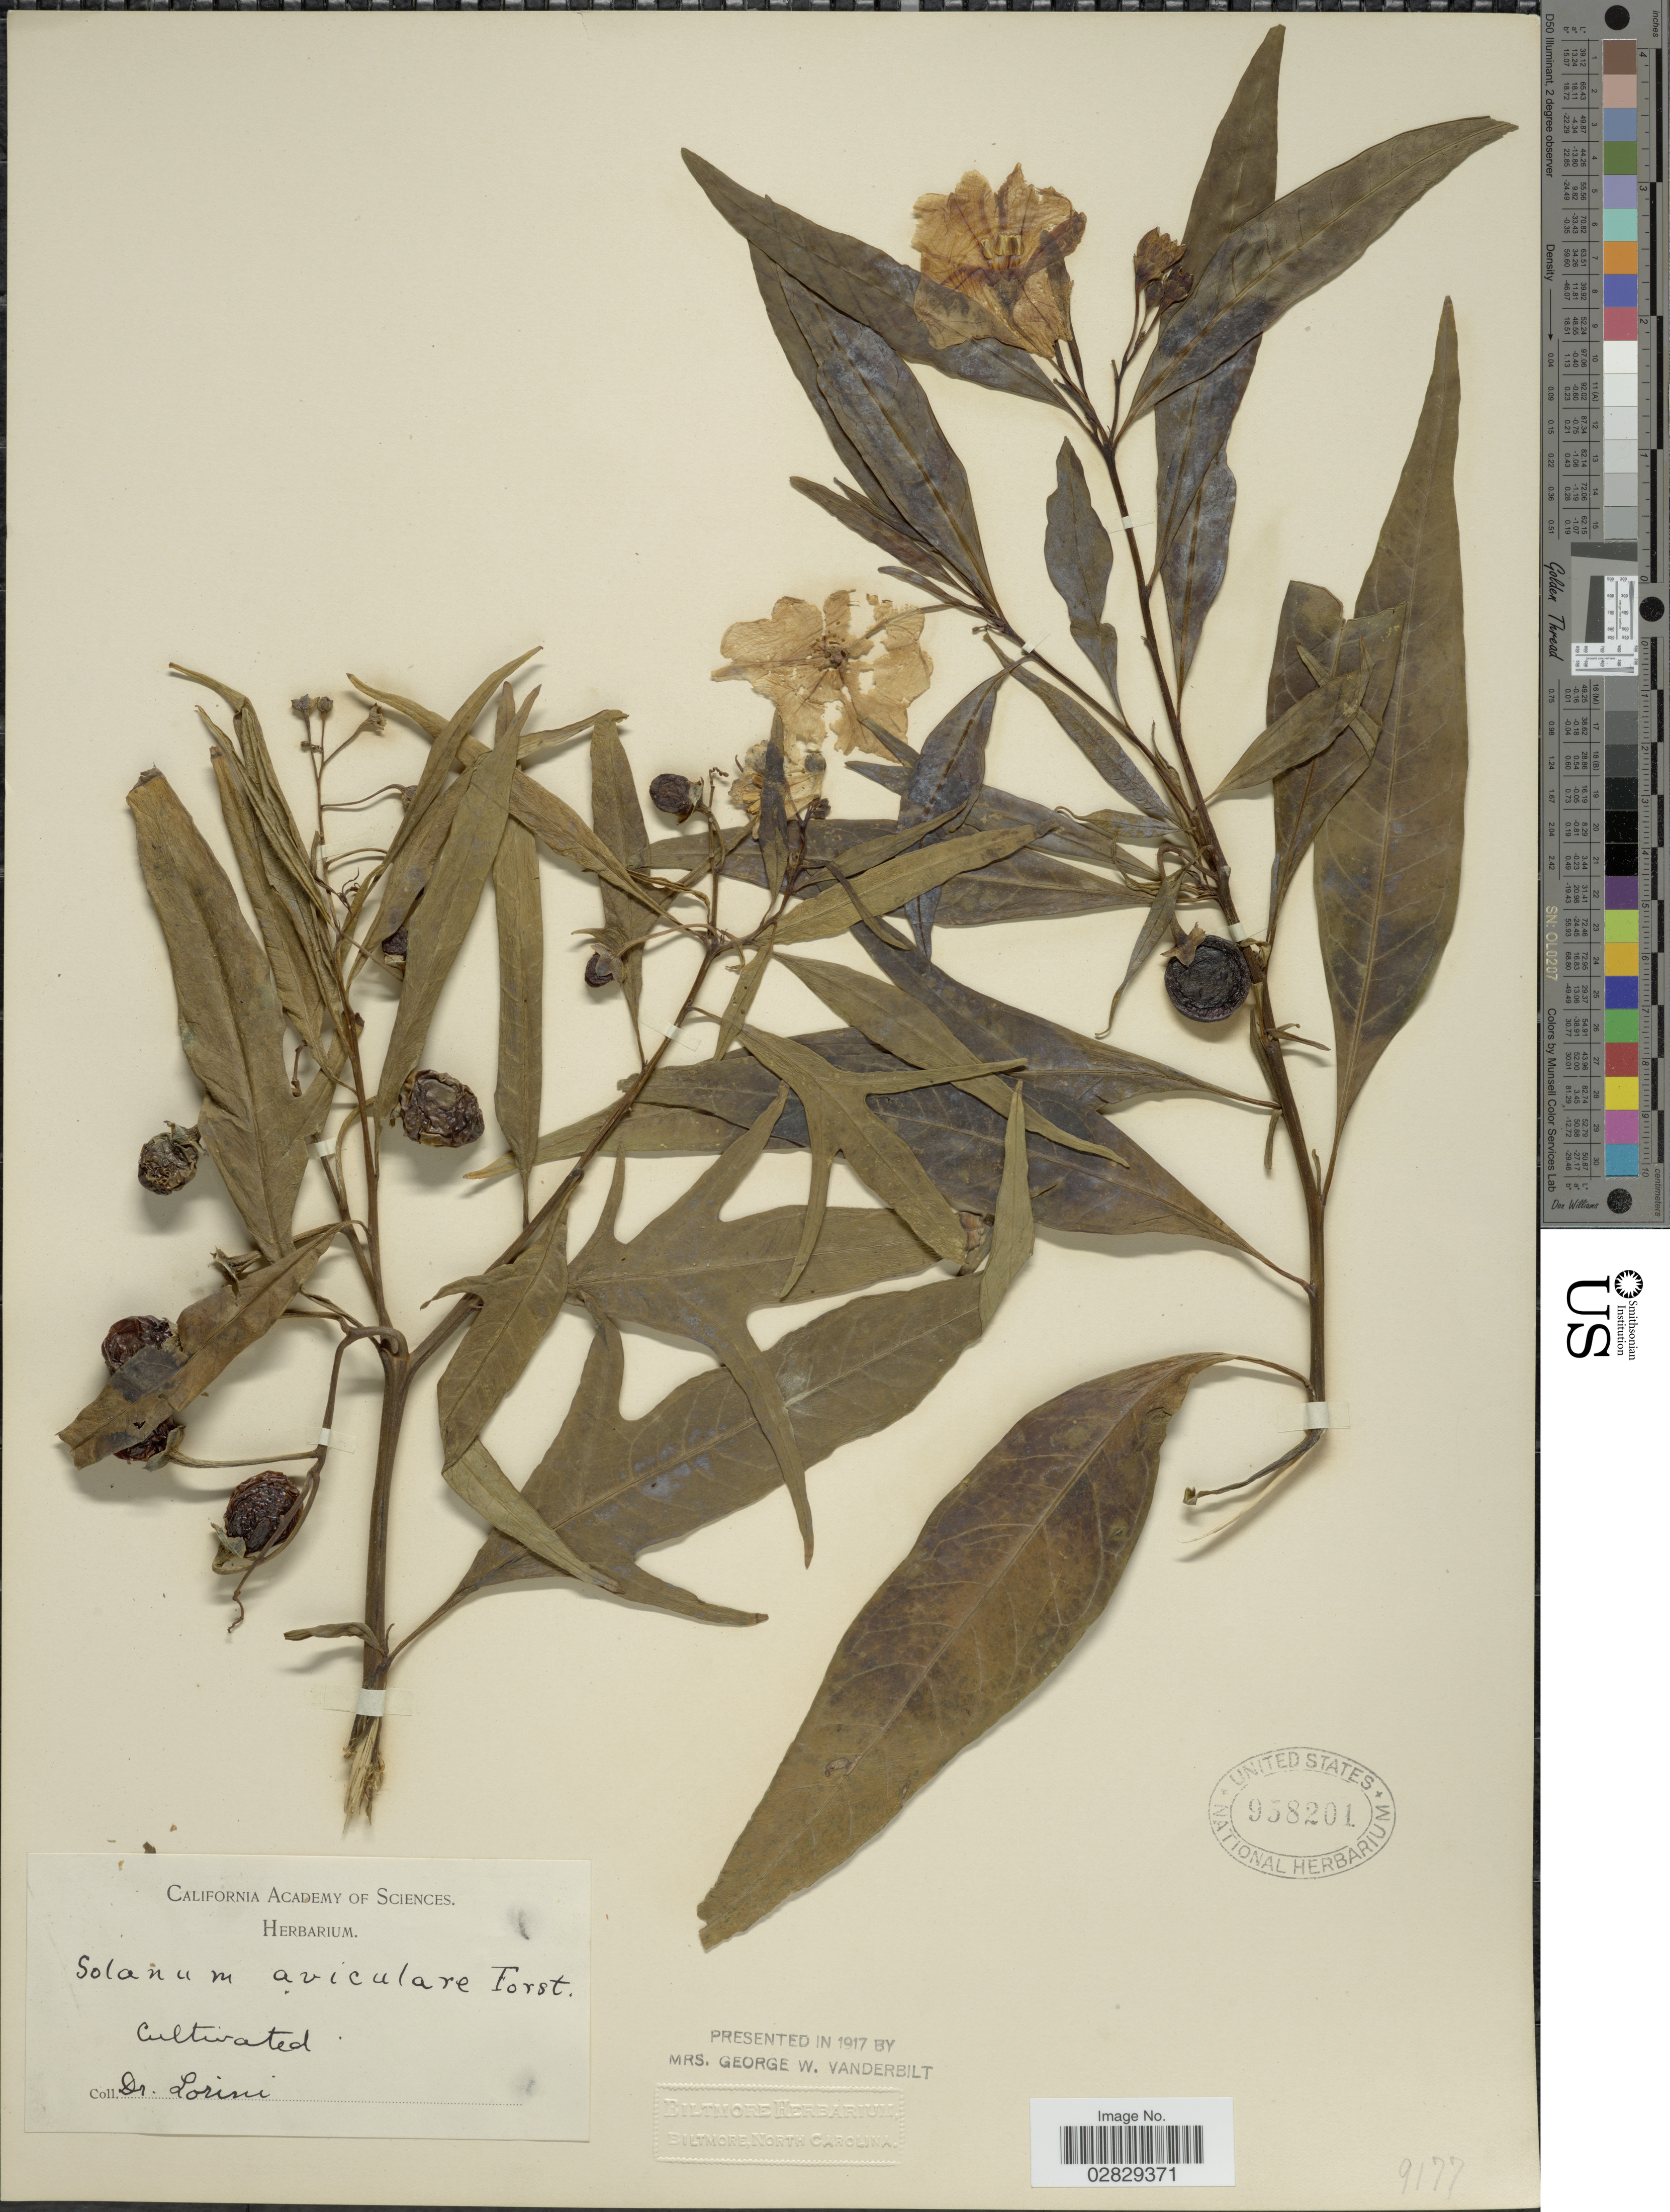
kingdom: Plantae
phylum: Tracheophyta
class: Magnoliopsida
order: Solanales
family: Solanaceae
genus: Solanum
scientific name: Solanum aviculare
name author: G. Forst.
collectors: Lorini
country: United States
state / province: California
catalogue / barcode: US 958201